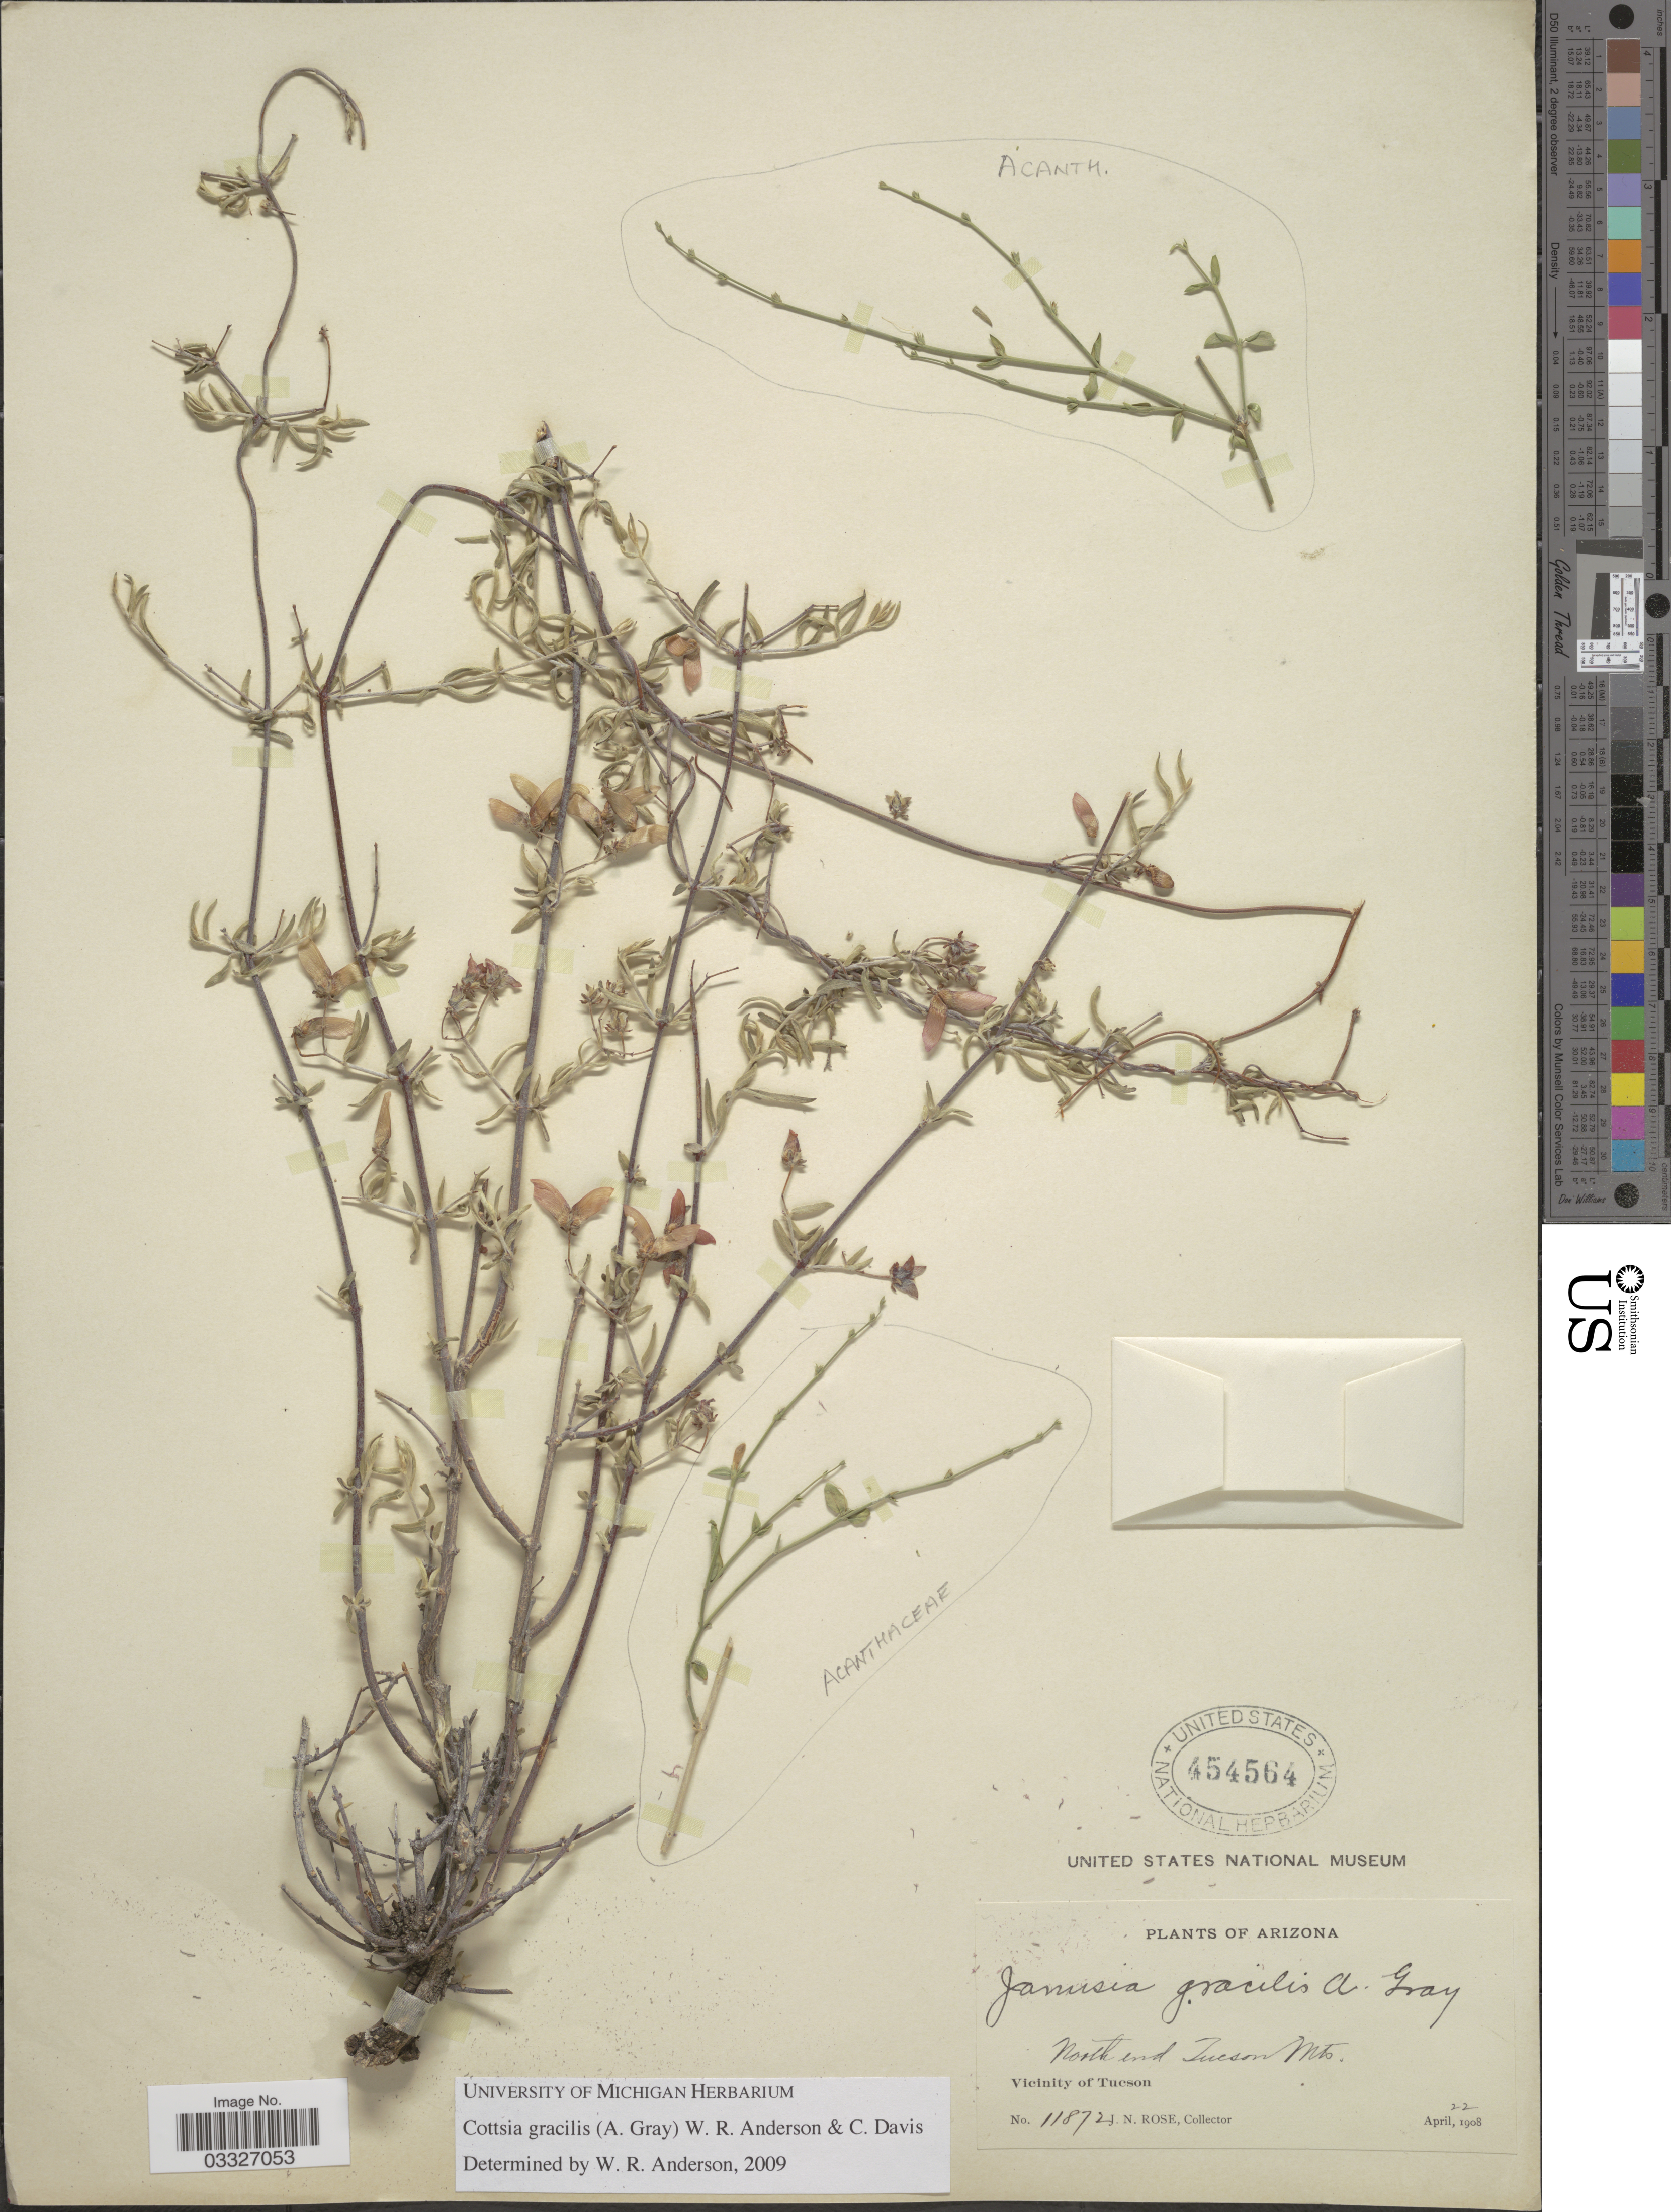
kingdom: Plantae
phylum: Tracheophyta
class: Magnoliopsida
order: Malpighiales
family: Malpighiaceae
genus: Cottsia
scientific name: Cottsia gracilis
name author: (A. Gray) W.R. Anderson & C. Davis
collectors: J. N. Rose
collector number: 11872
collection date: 1908-04-22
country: United States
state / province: Arizona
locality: North end Tucson Mts. Vicinity of Tucson.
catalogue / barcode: US 454564